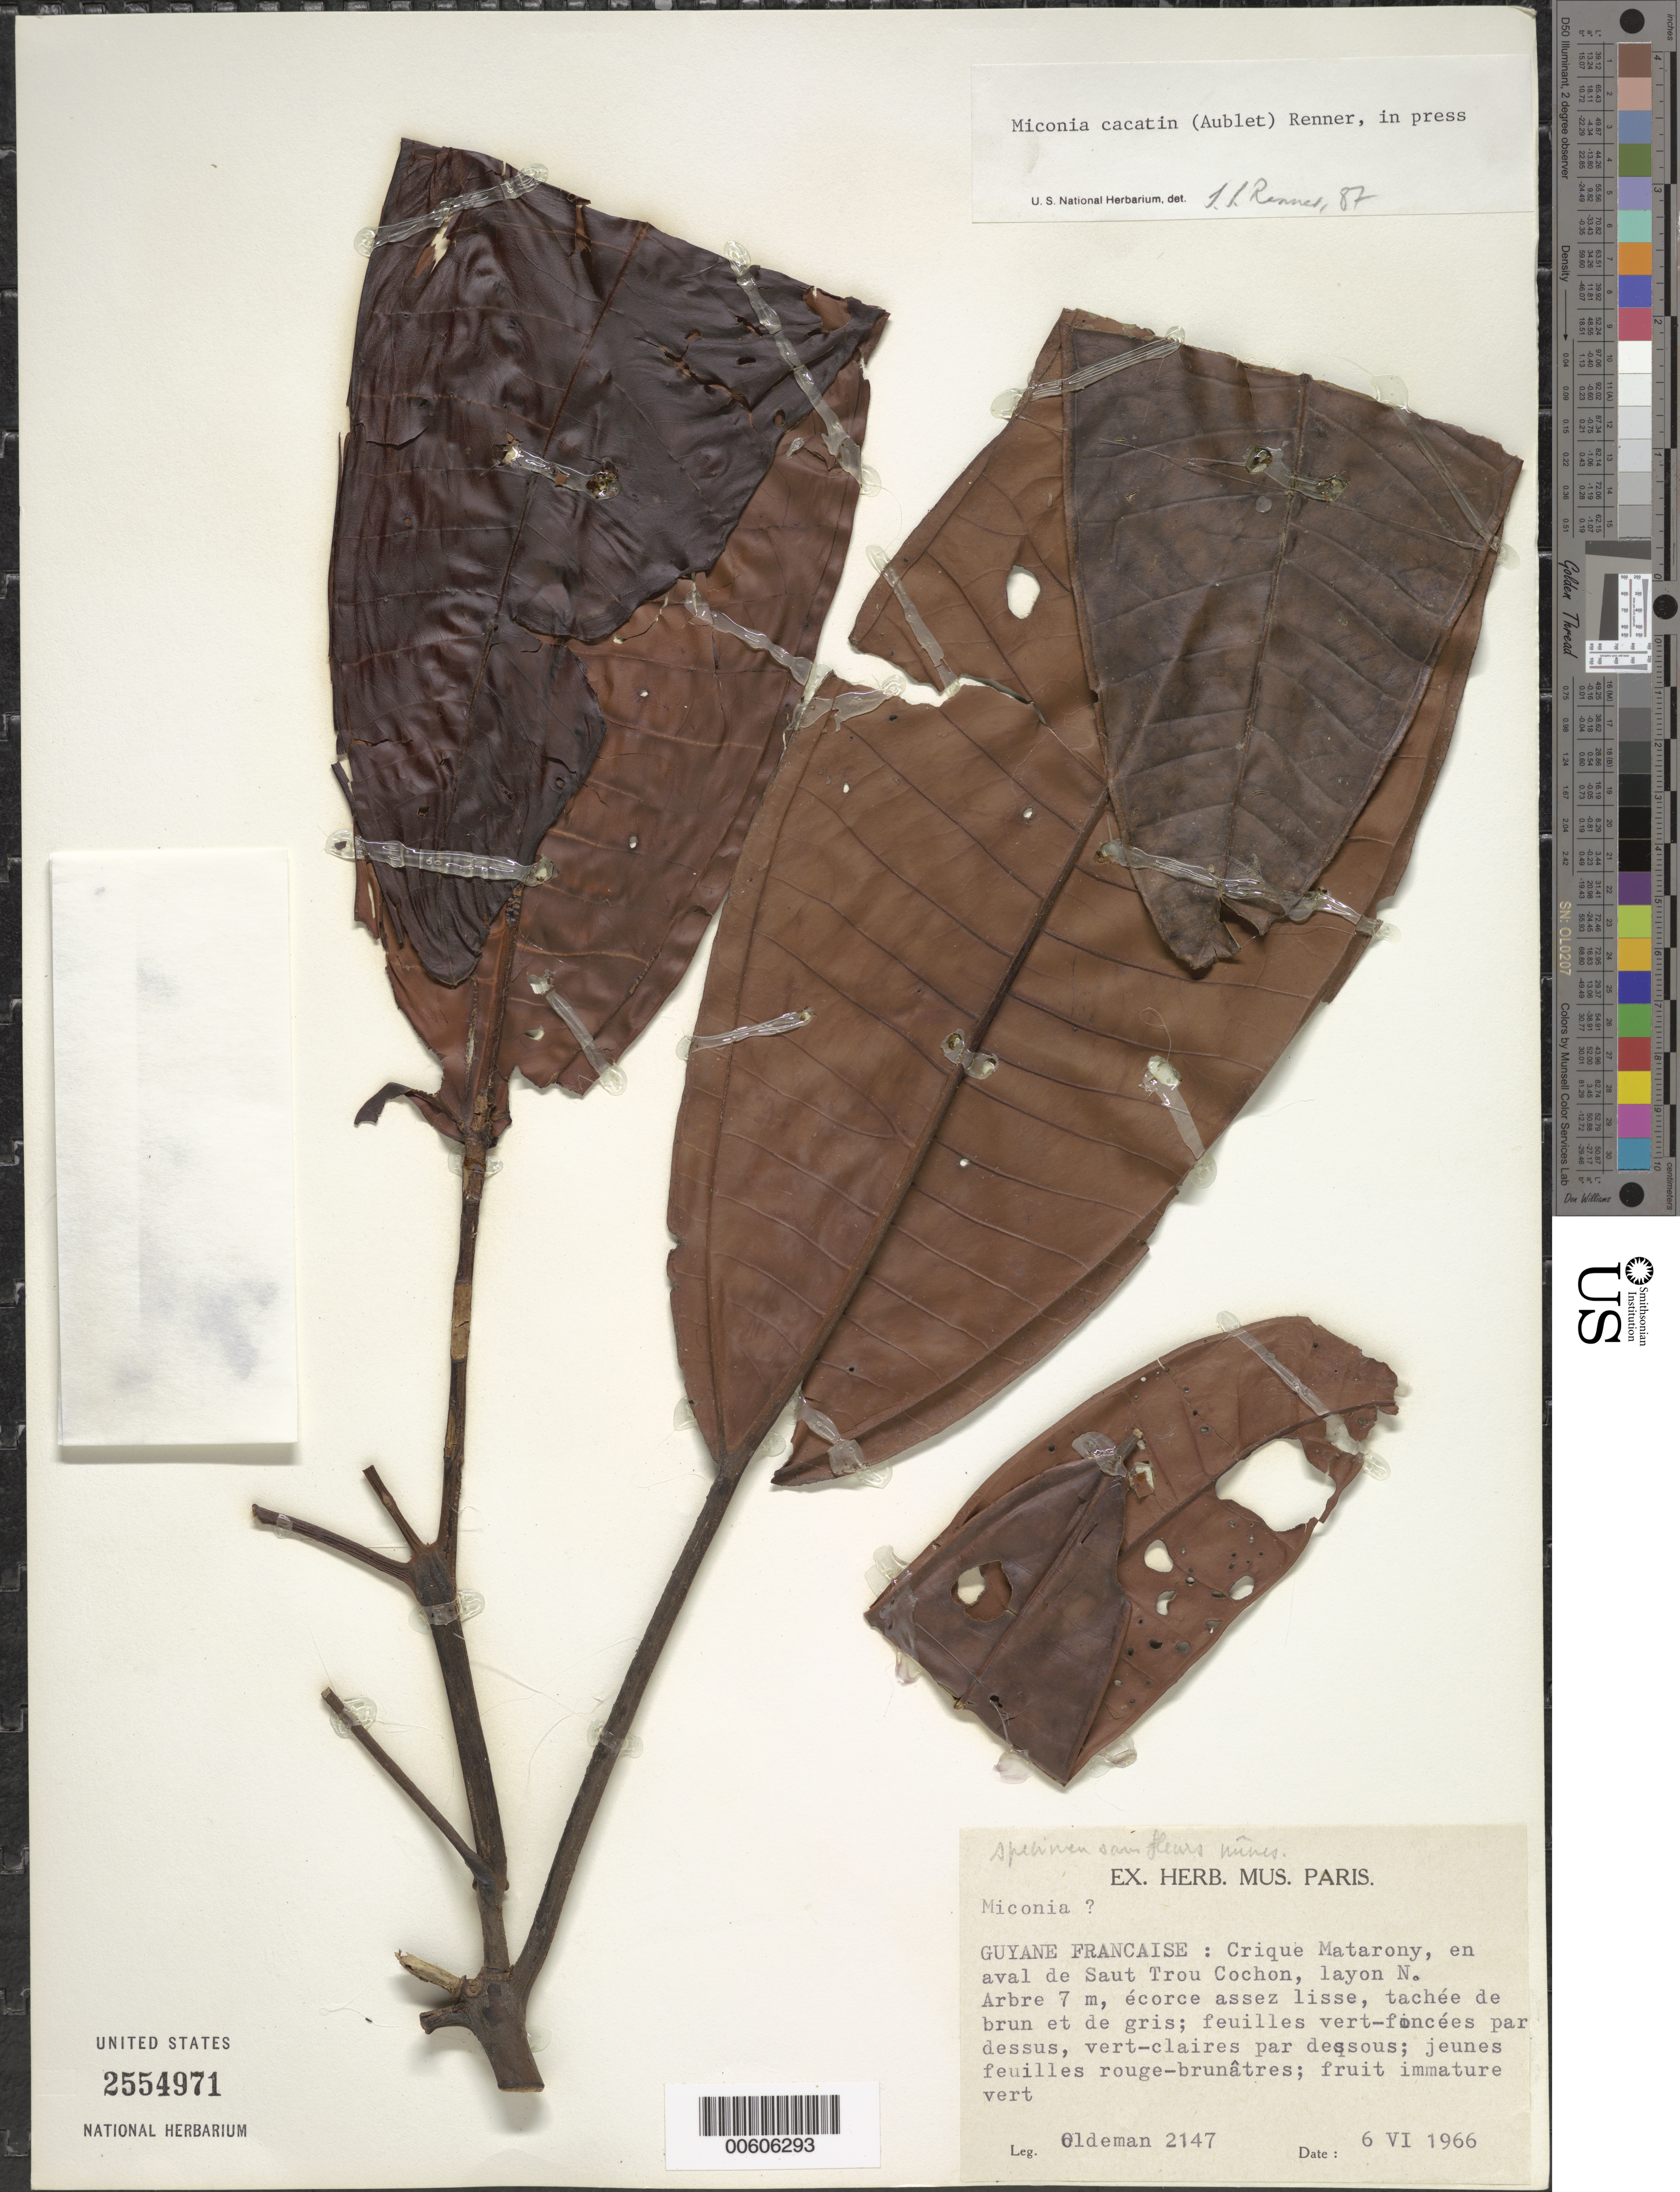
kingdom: Plantae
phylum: Tracheophyta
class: Magnoliopsida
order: Myrtales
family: Melastomataceae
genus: Miconia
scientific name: Miconia cacatin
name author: (Aubl.) S.S. Renner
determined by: Renner, --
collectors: R. Oldeman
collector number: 2147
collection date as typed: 6-Jun-66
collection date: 1966-06-06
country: French Guiana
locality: Crique Matarony, en aval de Saut Trou Cochon, layon N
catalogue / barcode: US 2554971